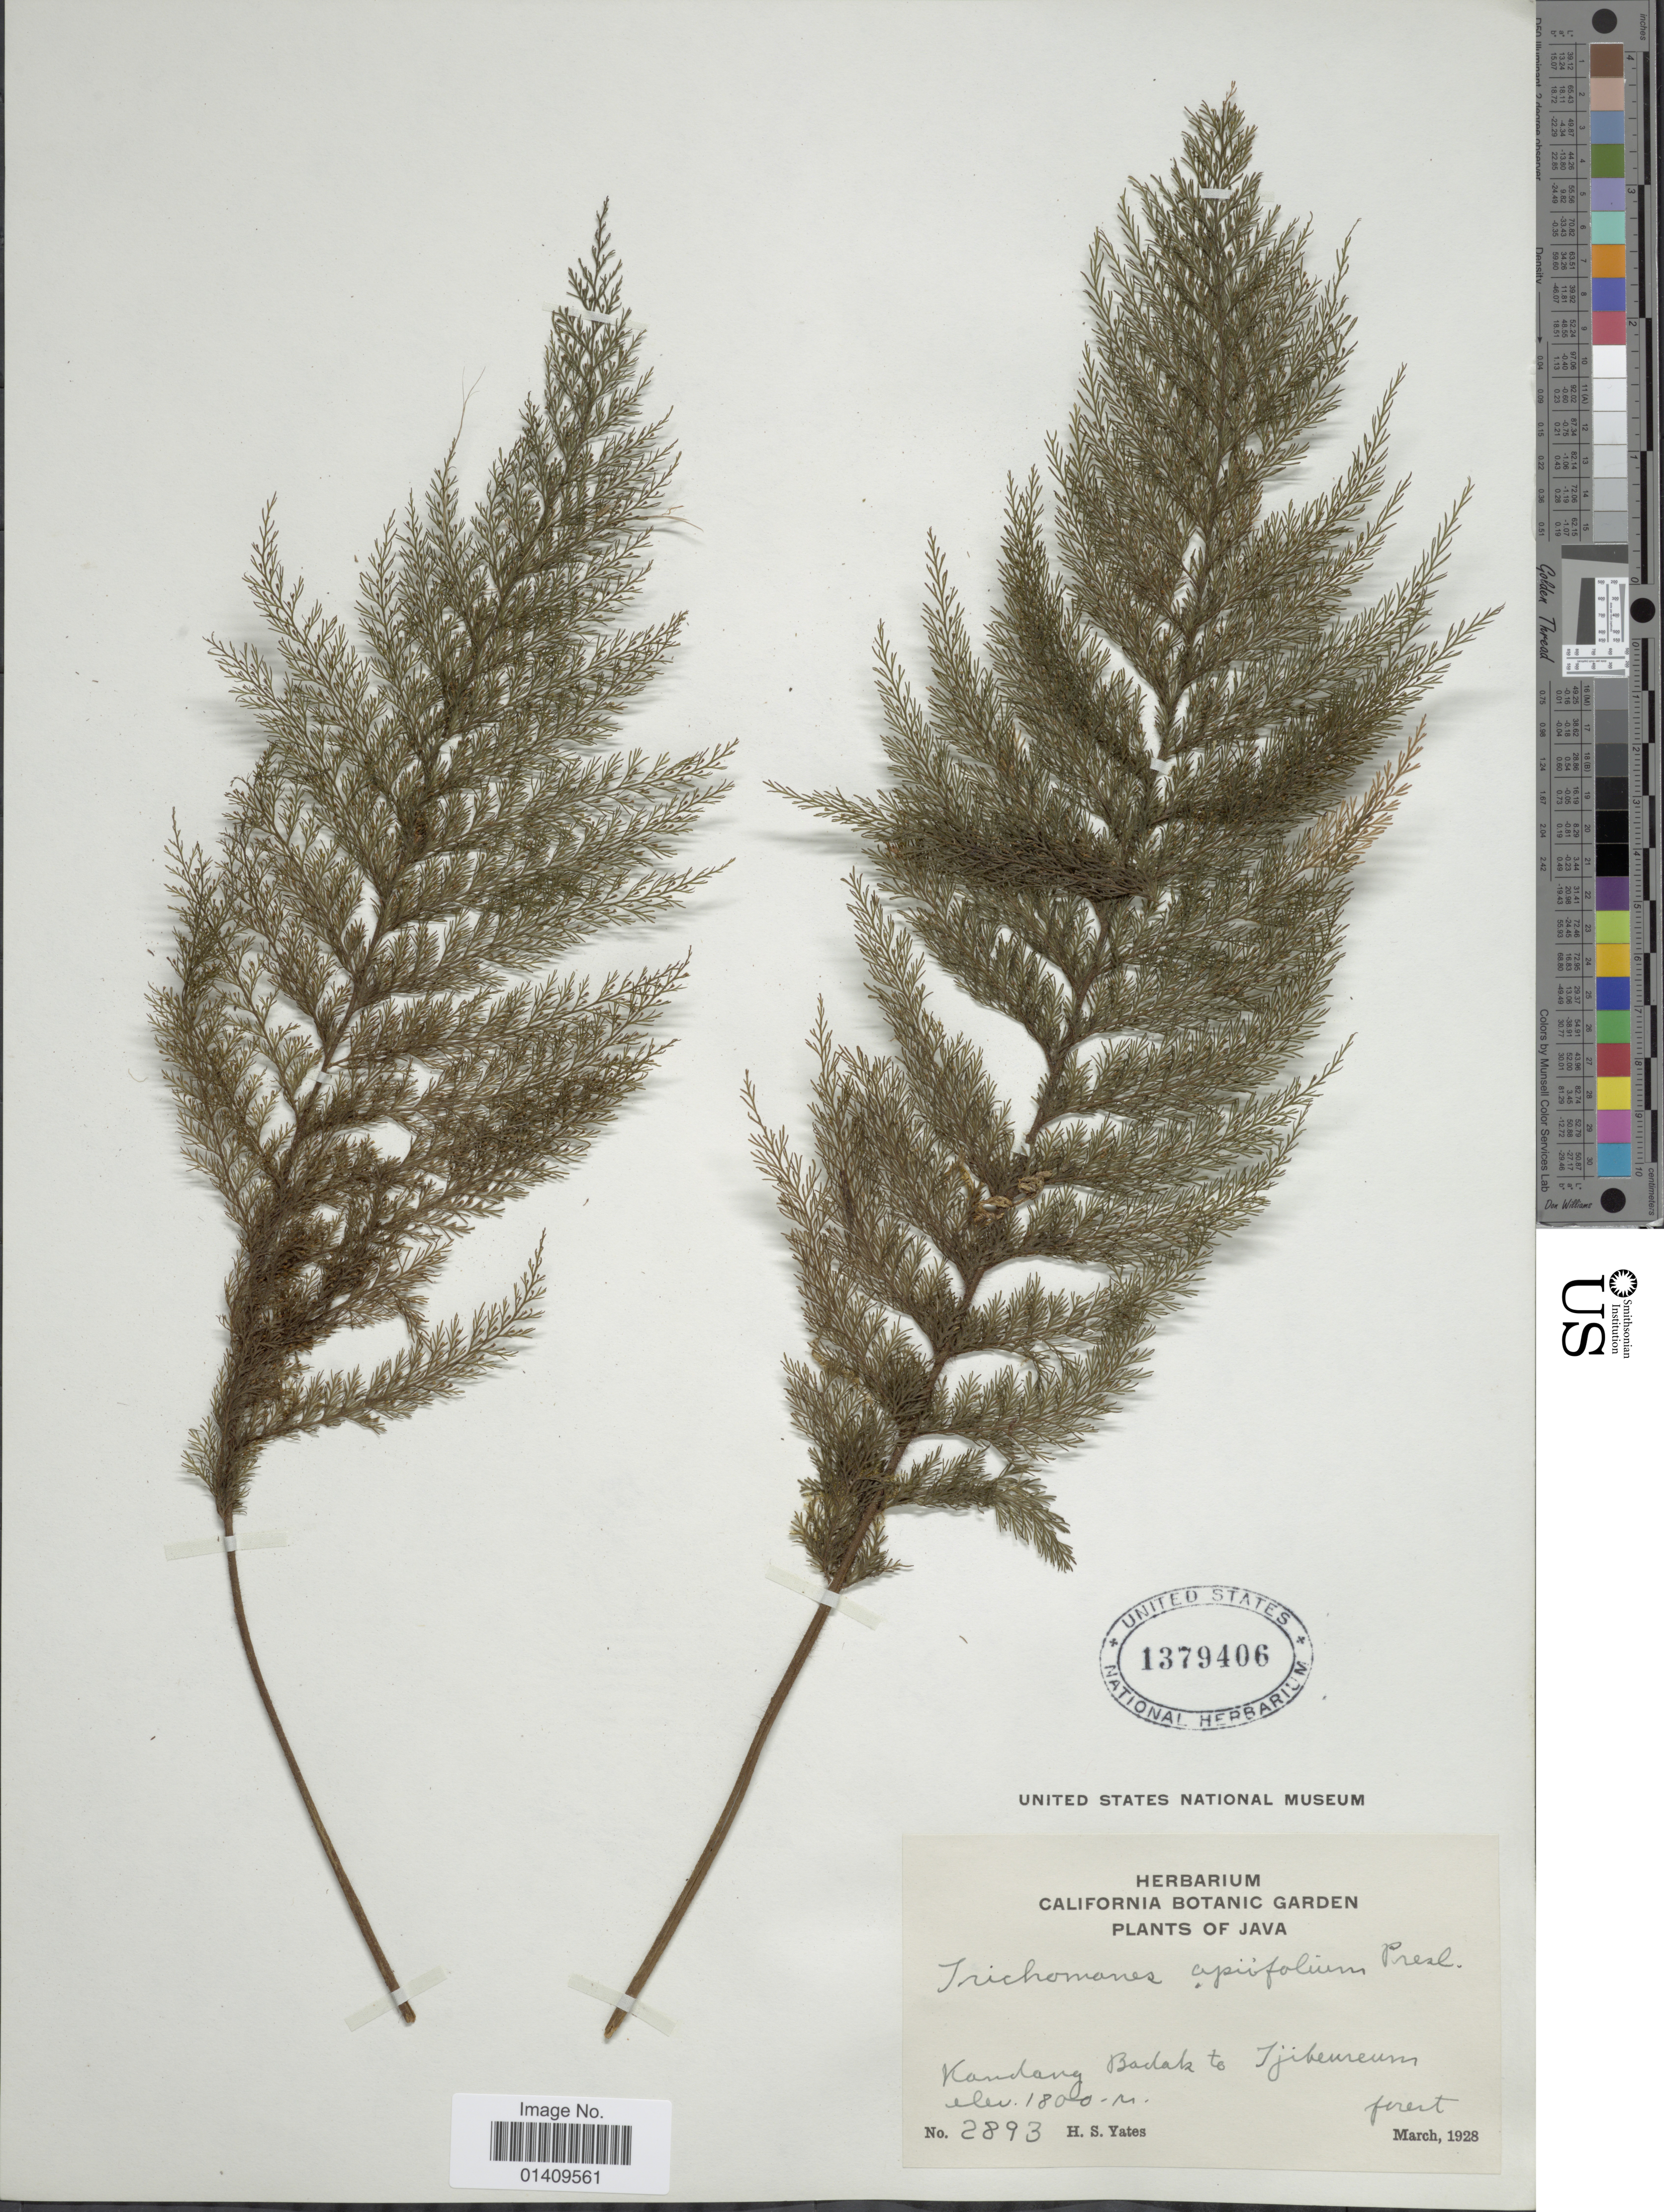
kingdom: Plantae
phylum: Tracheophyta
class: Polypodiopsida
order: Hymenophyllales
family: Hymenophyllaceae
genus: Callistopteris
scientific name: Callistopteris apiifolia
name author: (C. Presl) Copel.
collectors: H. S. Yates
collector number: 2893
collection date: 1928-03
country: Indonesia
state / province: Java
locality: Kandang Badak to Tjibeureum [interpreted]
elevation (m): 1800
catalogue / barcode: US 1379406